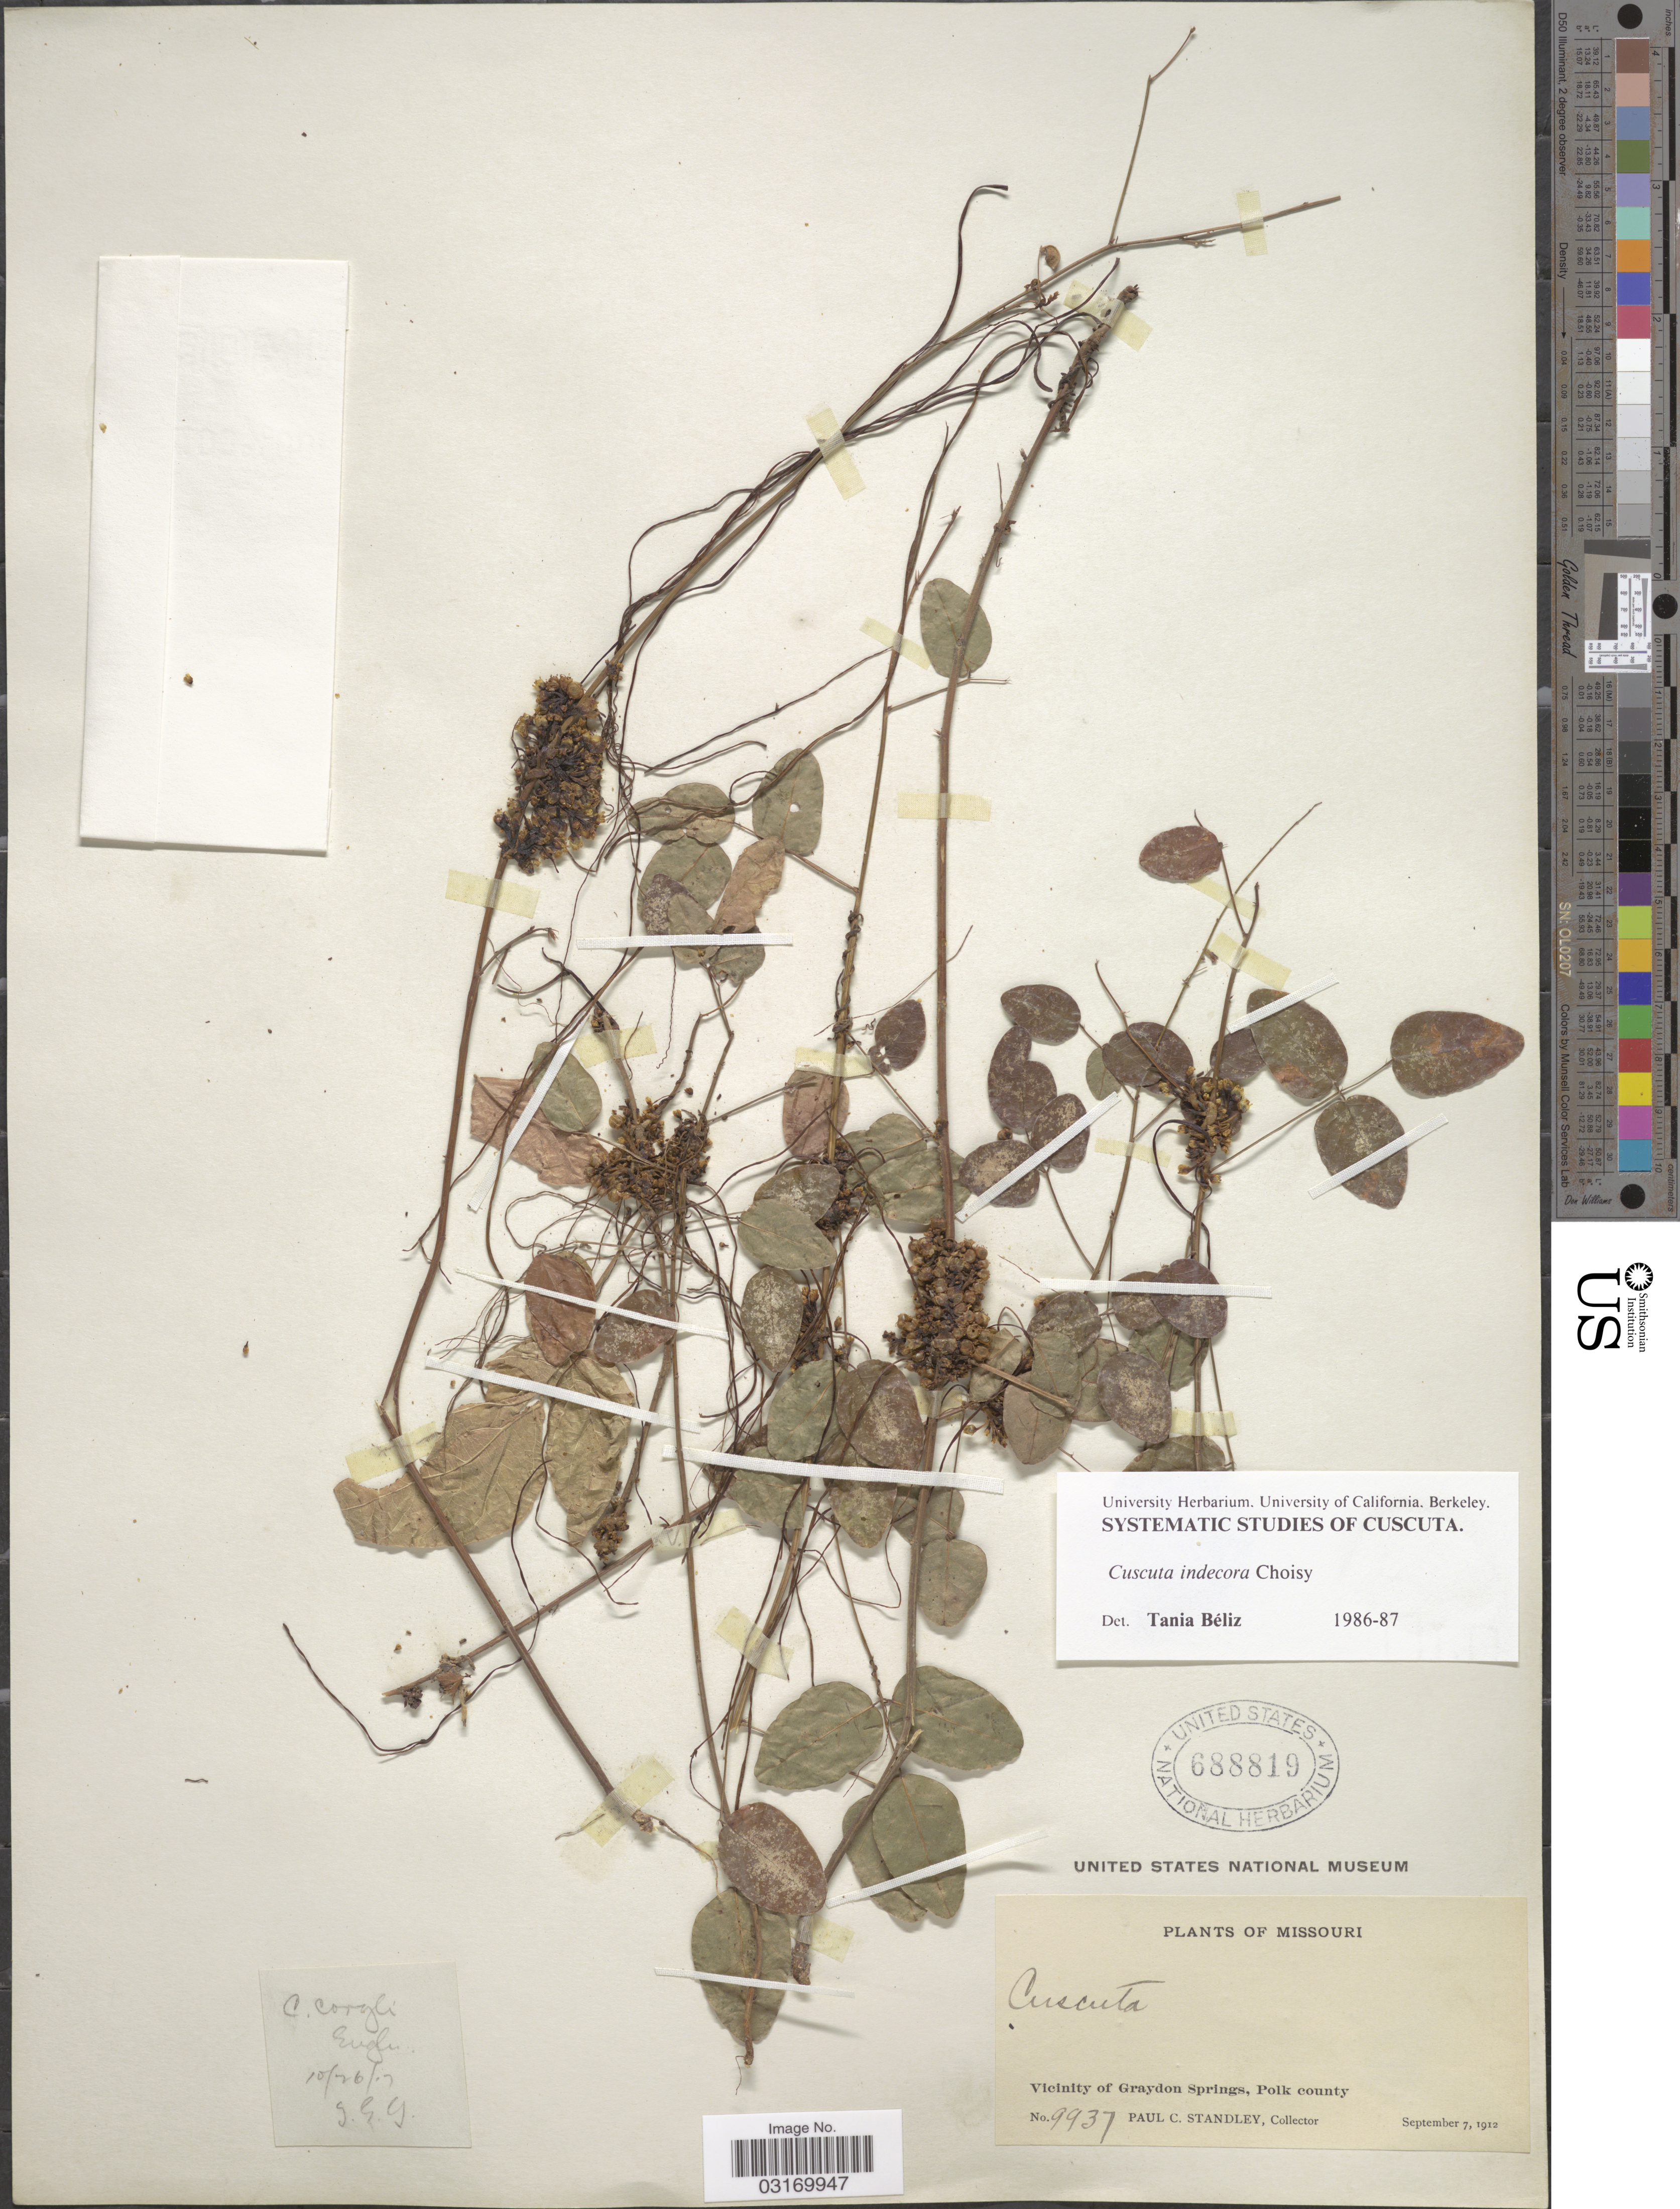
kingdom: Plantae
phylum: Tracheophyta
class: Magnoliopsida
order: Solanales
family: Convolvulaceae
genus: Cuscuta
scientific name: Cuscuta indecora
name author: Choisy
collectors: P. C. Standley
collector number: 9937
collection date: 1912-09-07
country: United States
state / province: Missouri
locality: Vicinity of Graydon Springs, Polk county.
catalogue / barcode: US 688819